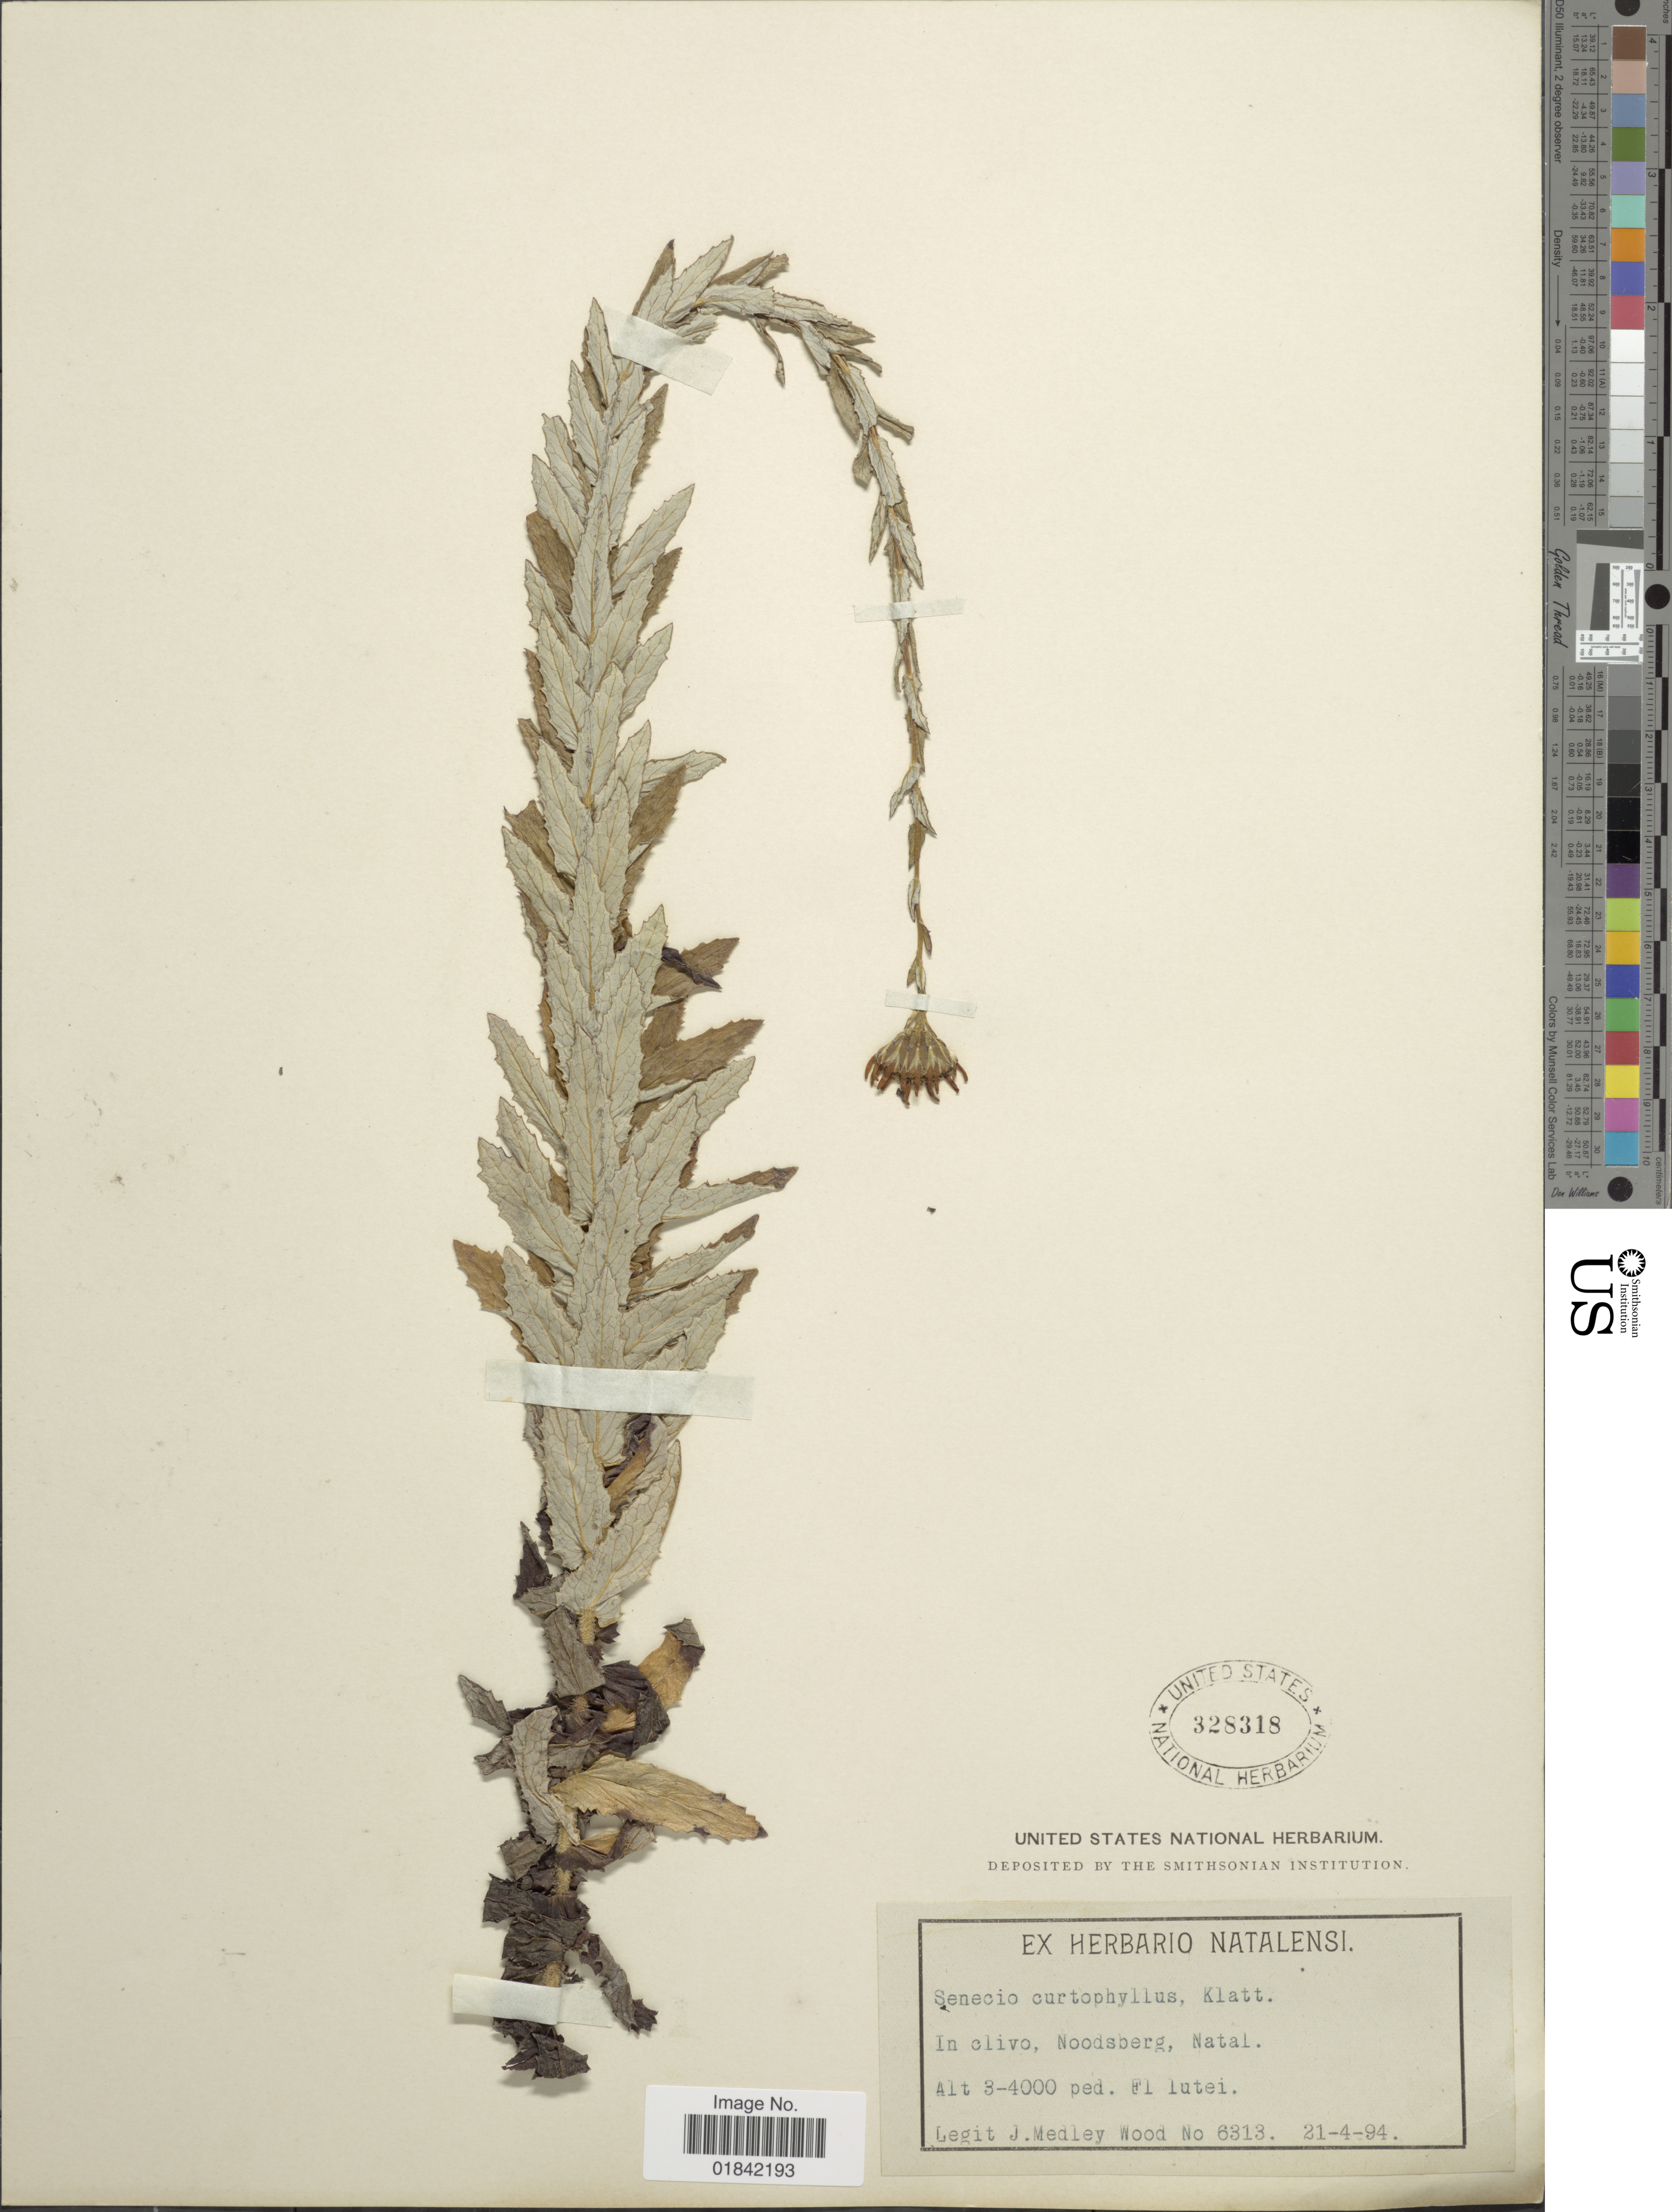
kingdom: Plantae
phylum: Tracheophyta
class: Magnoliopsida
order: Asterales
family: Asteraceae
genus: Senecio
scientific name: Senecio curtophyllus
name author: Klatt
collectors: J. M. Wood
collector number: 6313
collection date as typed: Transcribed d/m/y: 21/4/94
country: South Africa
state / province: KwaZulu-Natal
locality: In Clivo, Noodsberg, Natal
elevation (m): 914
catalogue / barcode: US 328318